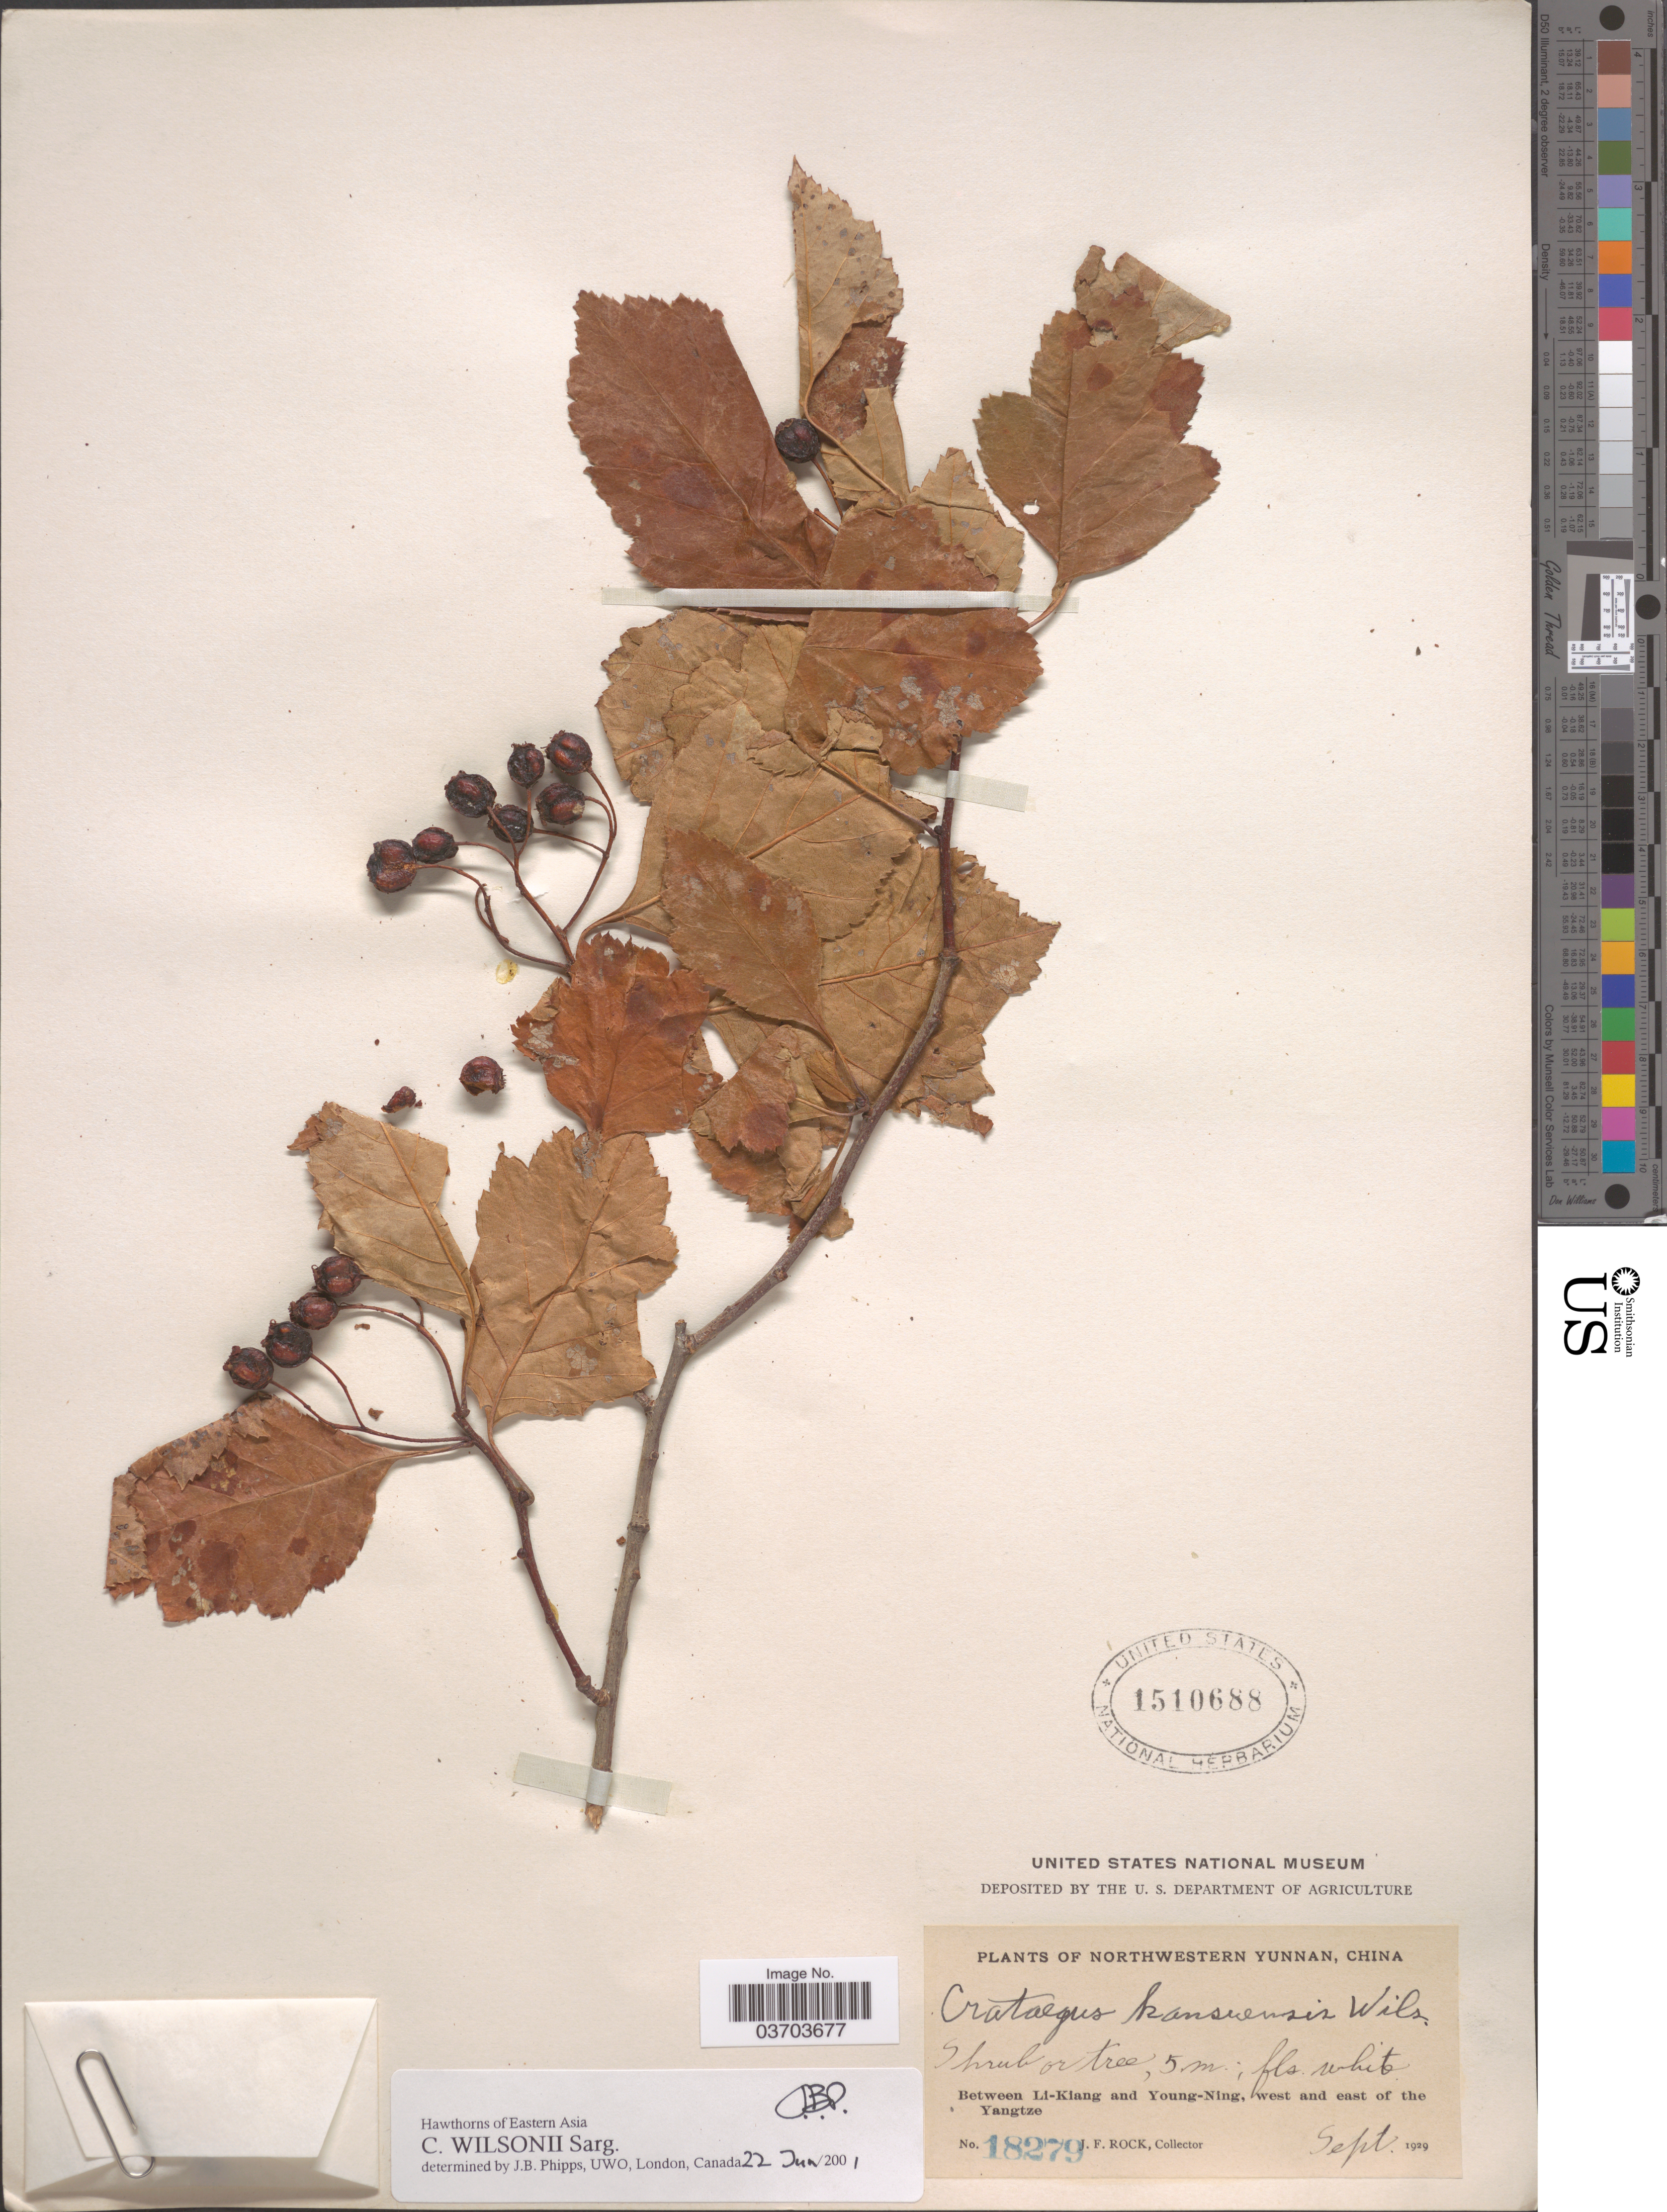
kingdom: Plantae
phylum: Tracheophyta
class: Magnoliopsida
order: Rosales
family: Rosaceae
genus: Crataegus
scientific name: Crataegus wilsonii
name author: Sarg.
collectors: J. Rock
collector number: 18279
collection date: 1929-09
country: China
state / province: Yunnan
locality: Northwestern Yunnan. Between Li-Kiang and Young-Ning, west and east of the Yangtze.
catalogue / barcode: US 1510688